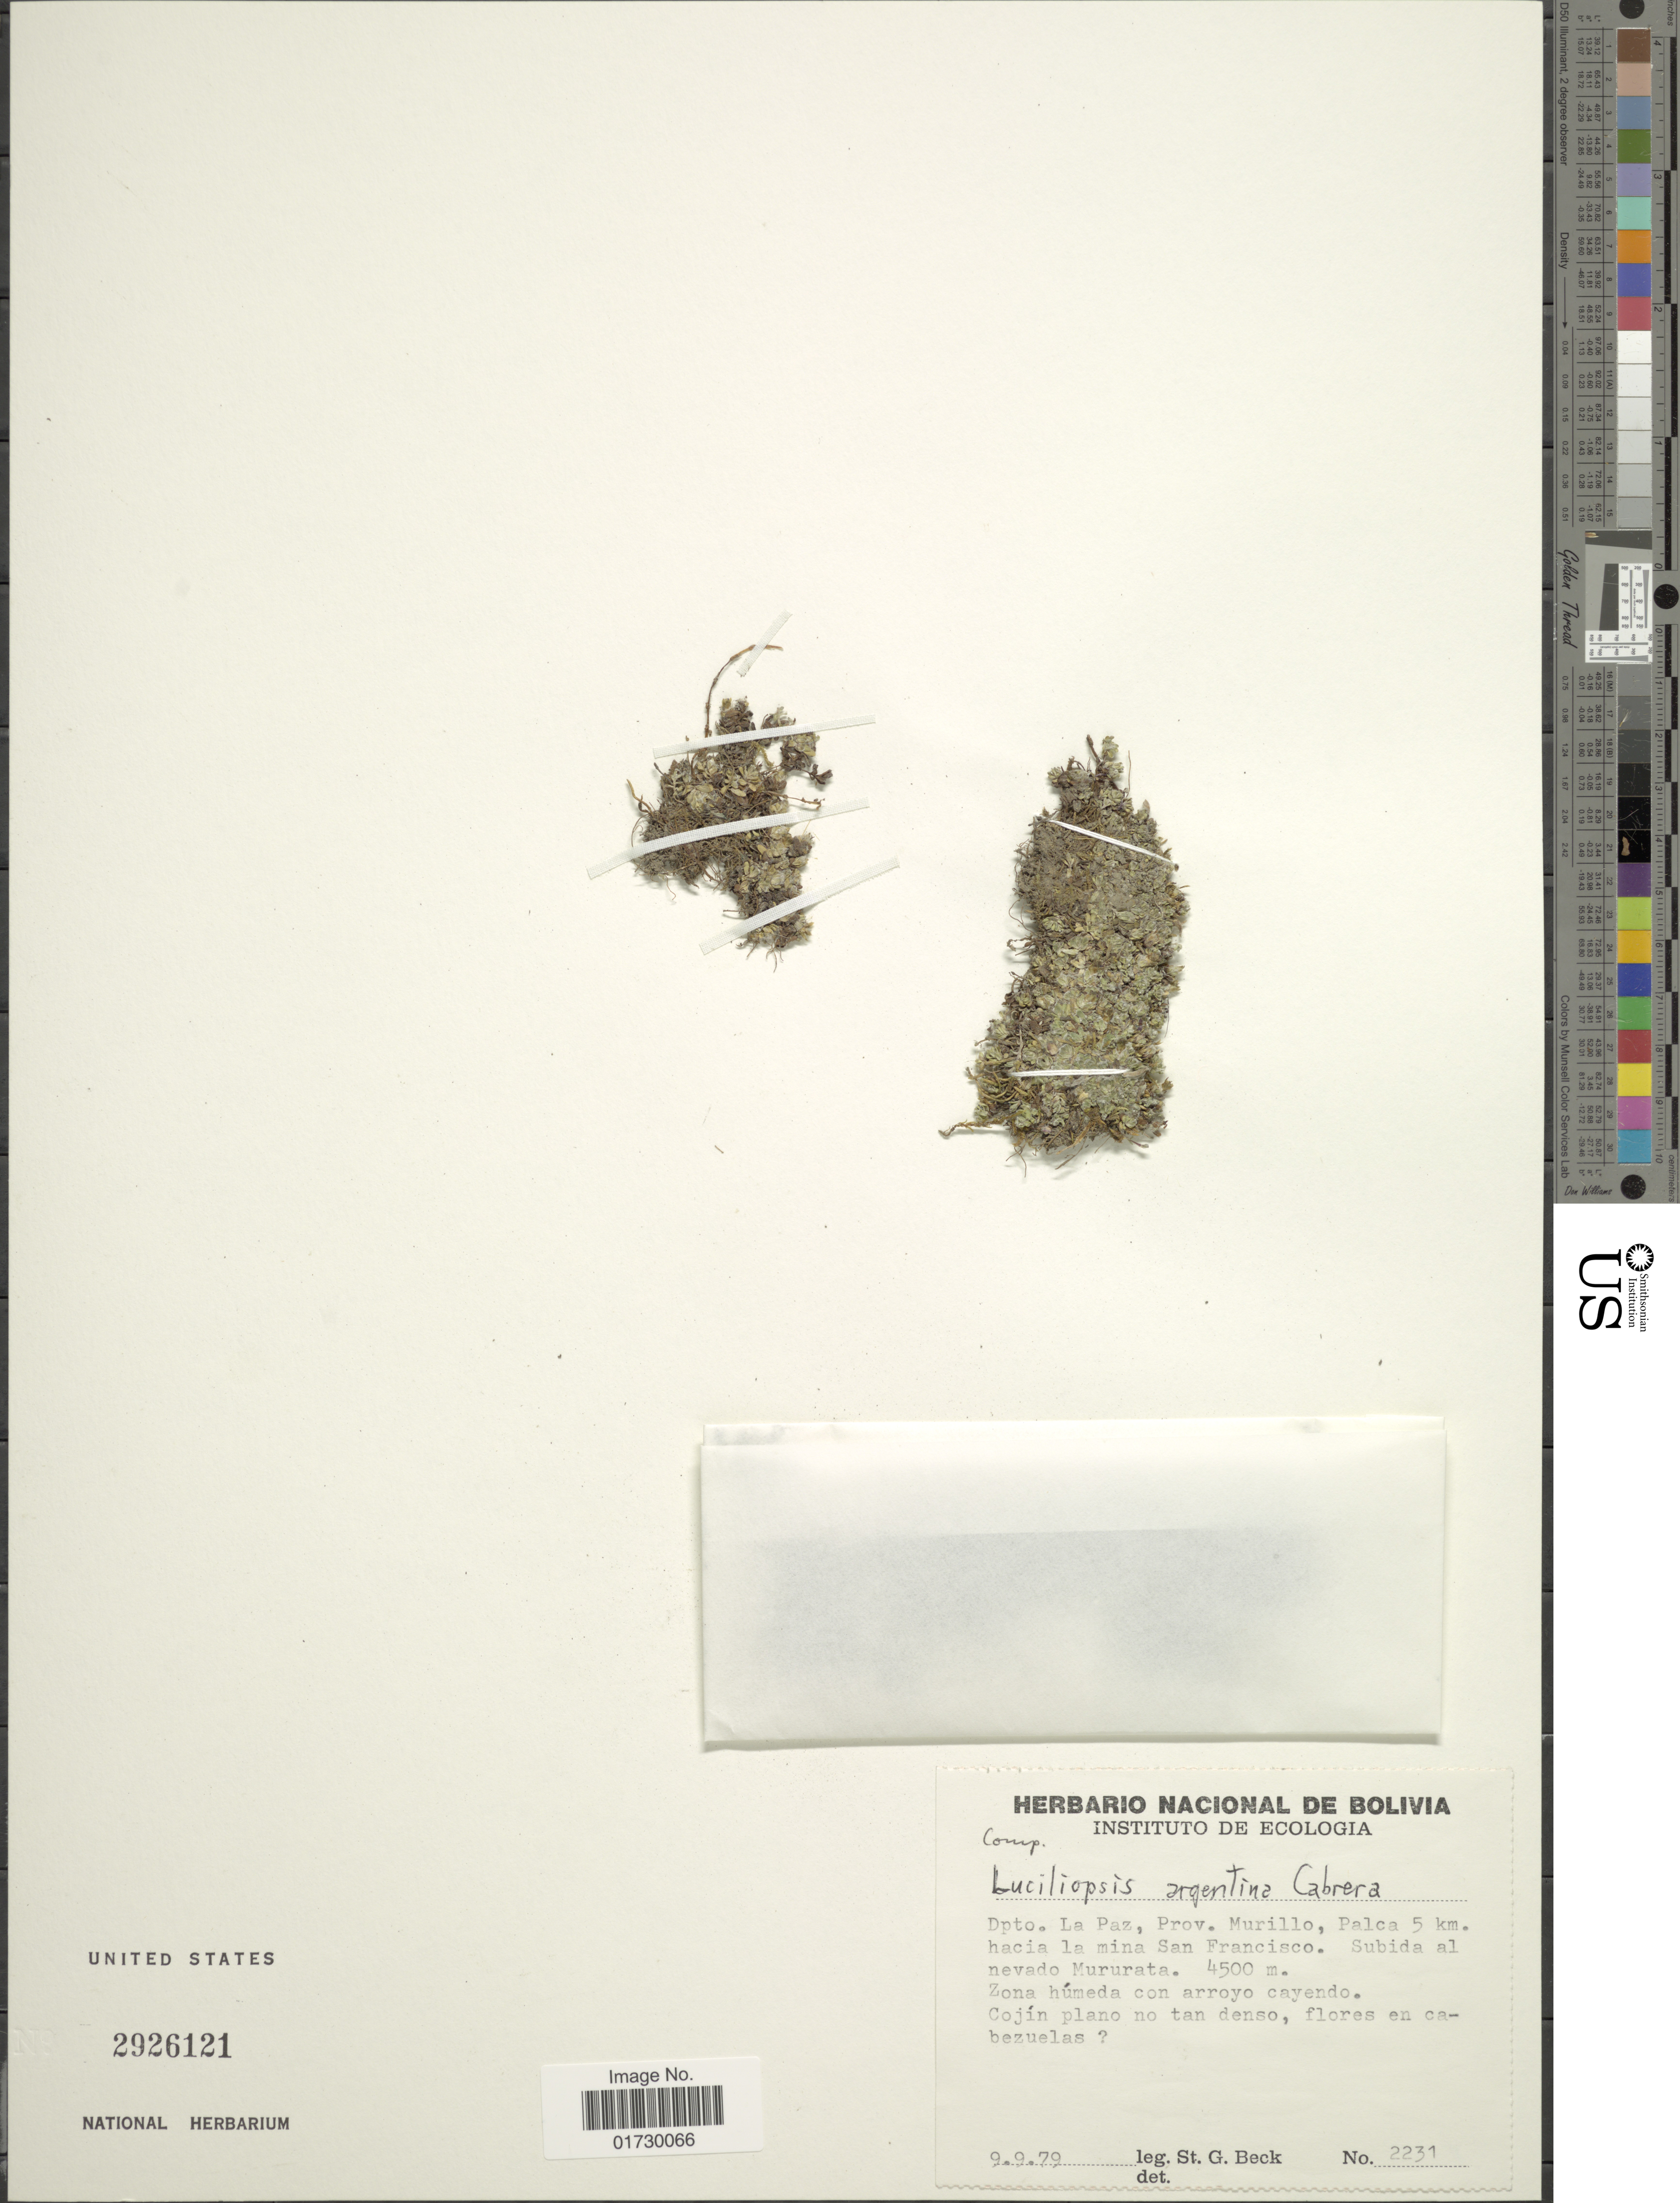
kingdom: Plantae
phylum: Tracheophyta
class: Magnoliopsida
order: Asterales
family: Asteraceae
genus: Cuatrecasasiella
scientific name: Cuatrecasasiella argentina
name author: (Cabrera) H. Rob.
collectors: S. G. Beck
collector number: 2231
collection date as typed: Transcribed d/m/y: 9/9/79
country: Bolivia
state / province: La Paz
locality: Dpto. La Paz, Prov. Murillo, Palca 5 km. hacia la mina San Francisco, Subida al nevado Mururata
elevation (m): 4500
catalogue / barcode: US 2926121